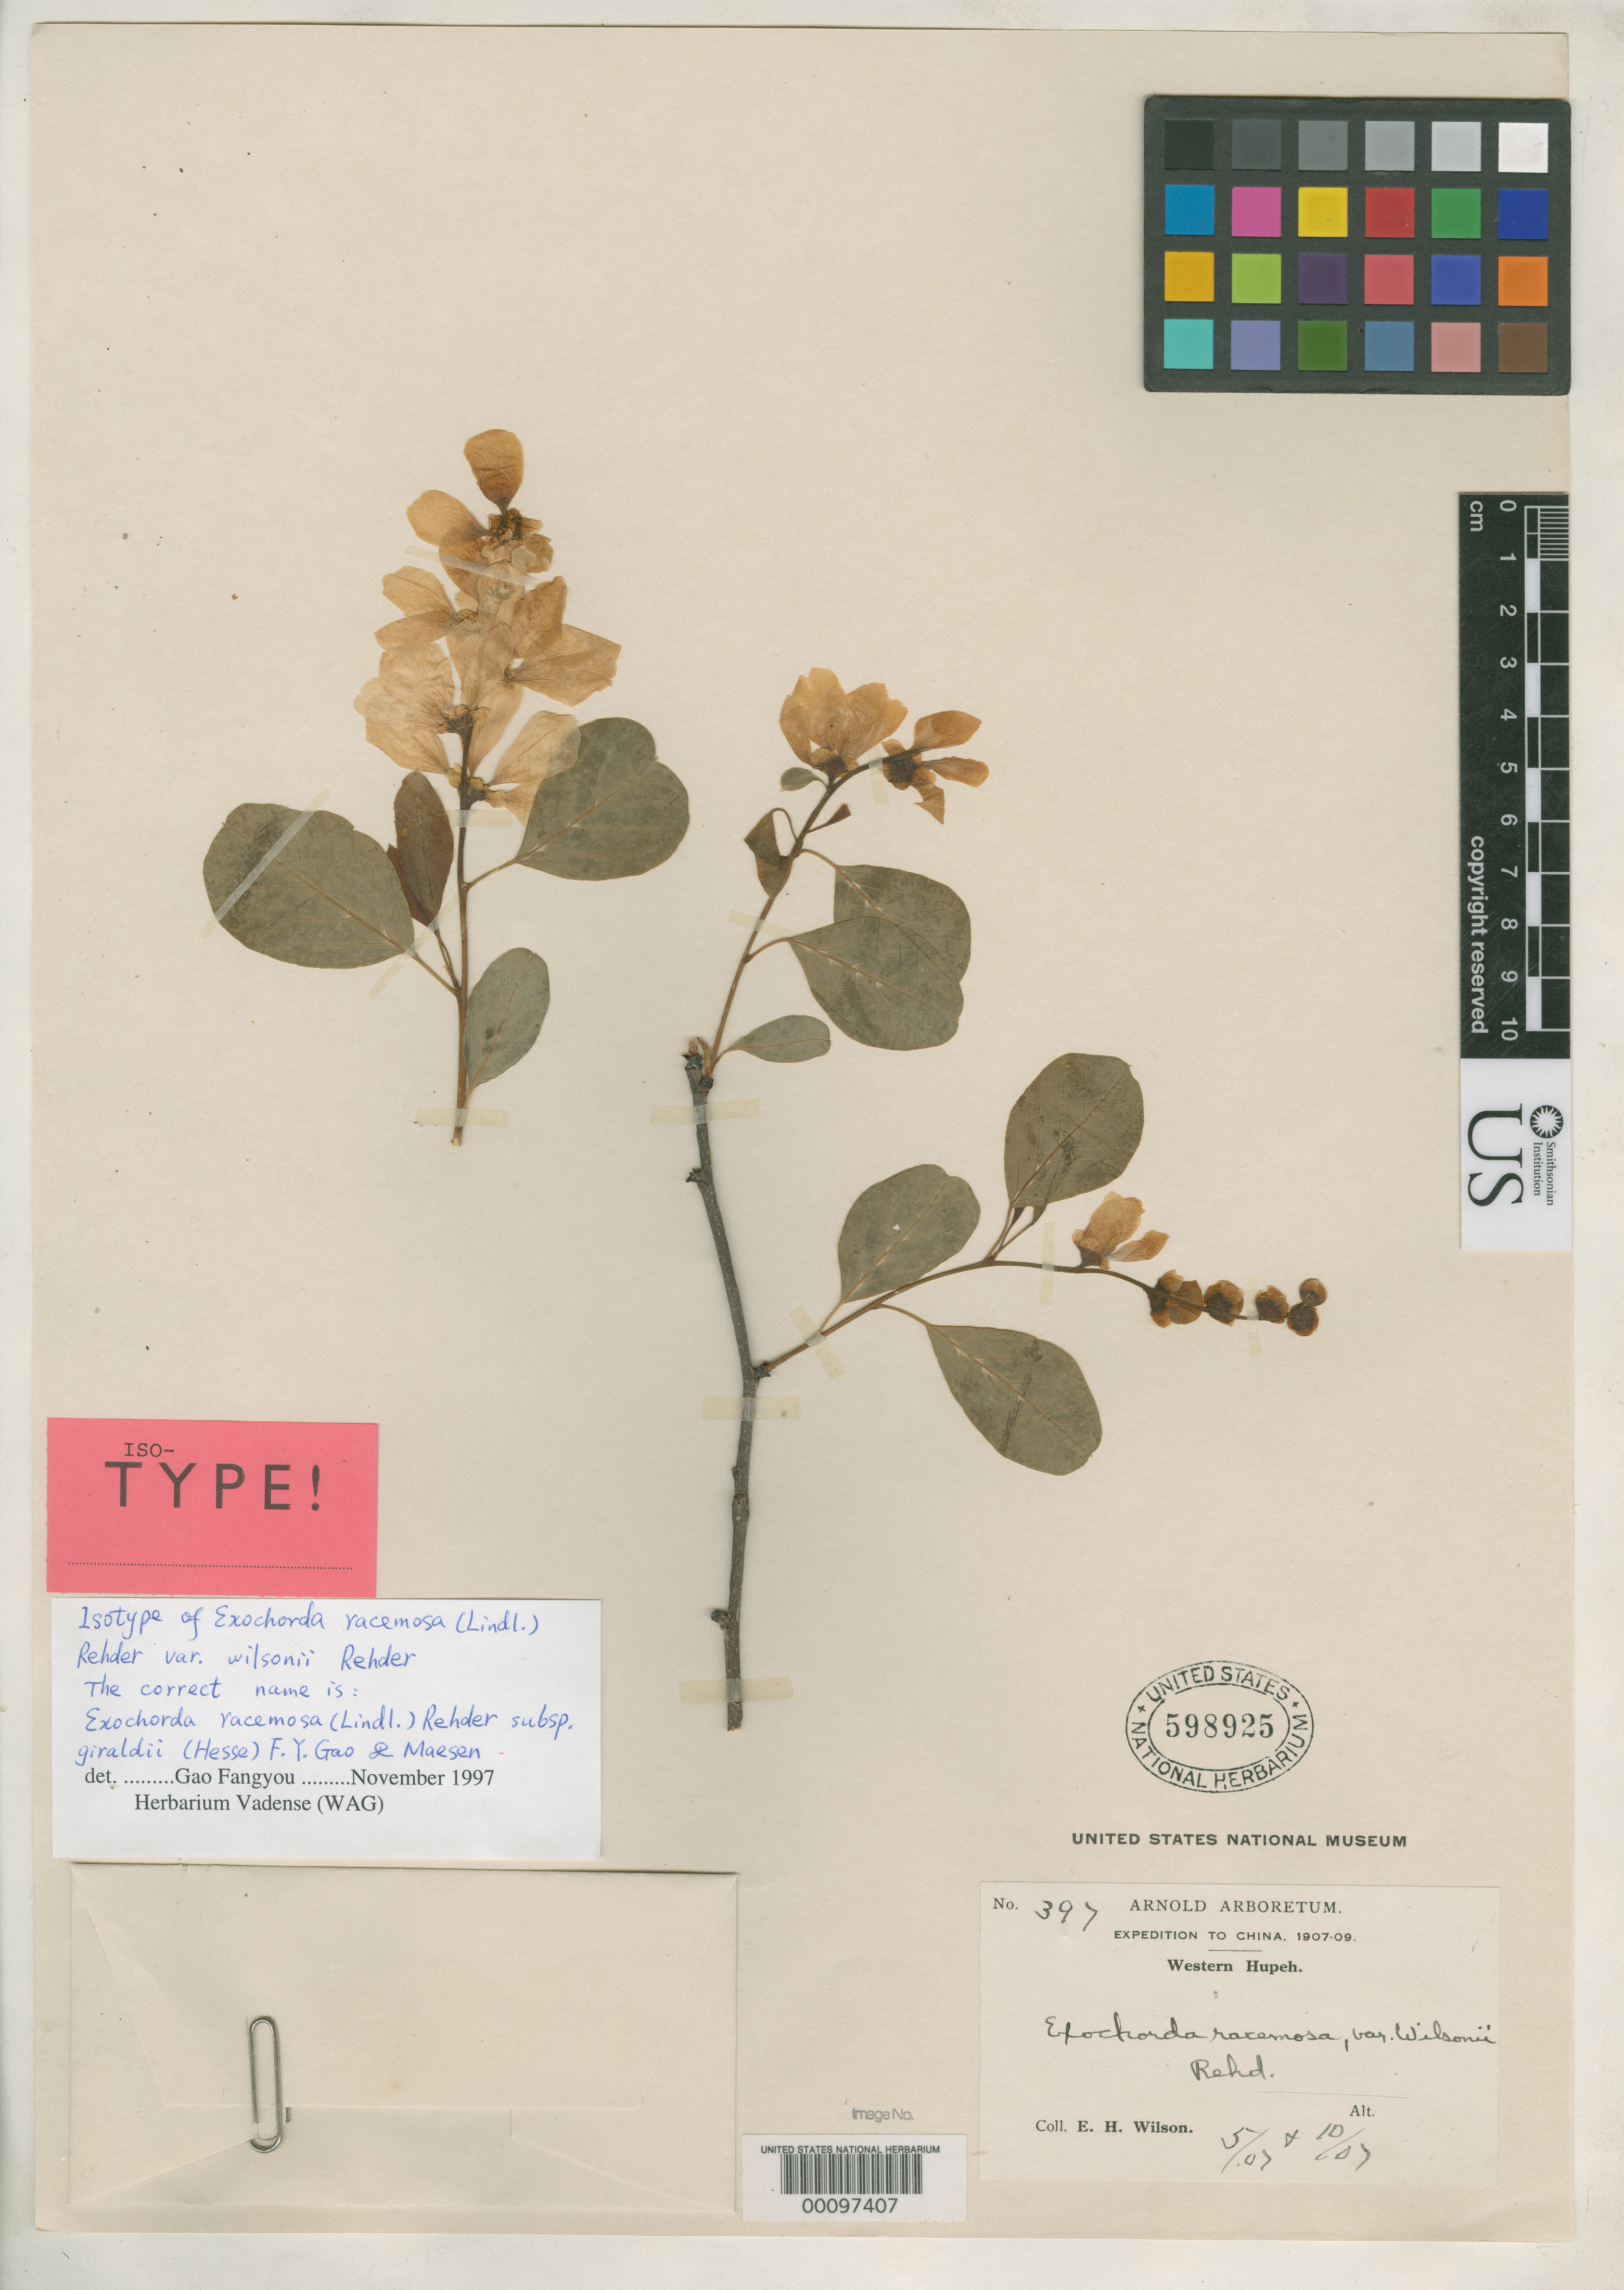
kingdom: Plantae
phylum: Tracheophyta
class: Magnoliopsida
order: Rosales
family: Rosaceae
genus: Exochorda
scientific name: Exochorda racemosa var. wilsonii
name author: Rehder in Sarg.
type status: Isotype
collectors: E. H. Wilson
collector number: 397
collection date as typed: May 1907 and -- Oct 1907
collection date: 1907-05,1907-10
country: China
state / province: Hubei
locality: Western Hupeh.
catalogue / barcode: US 598925